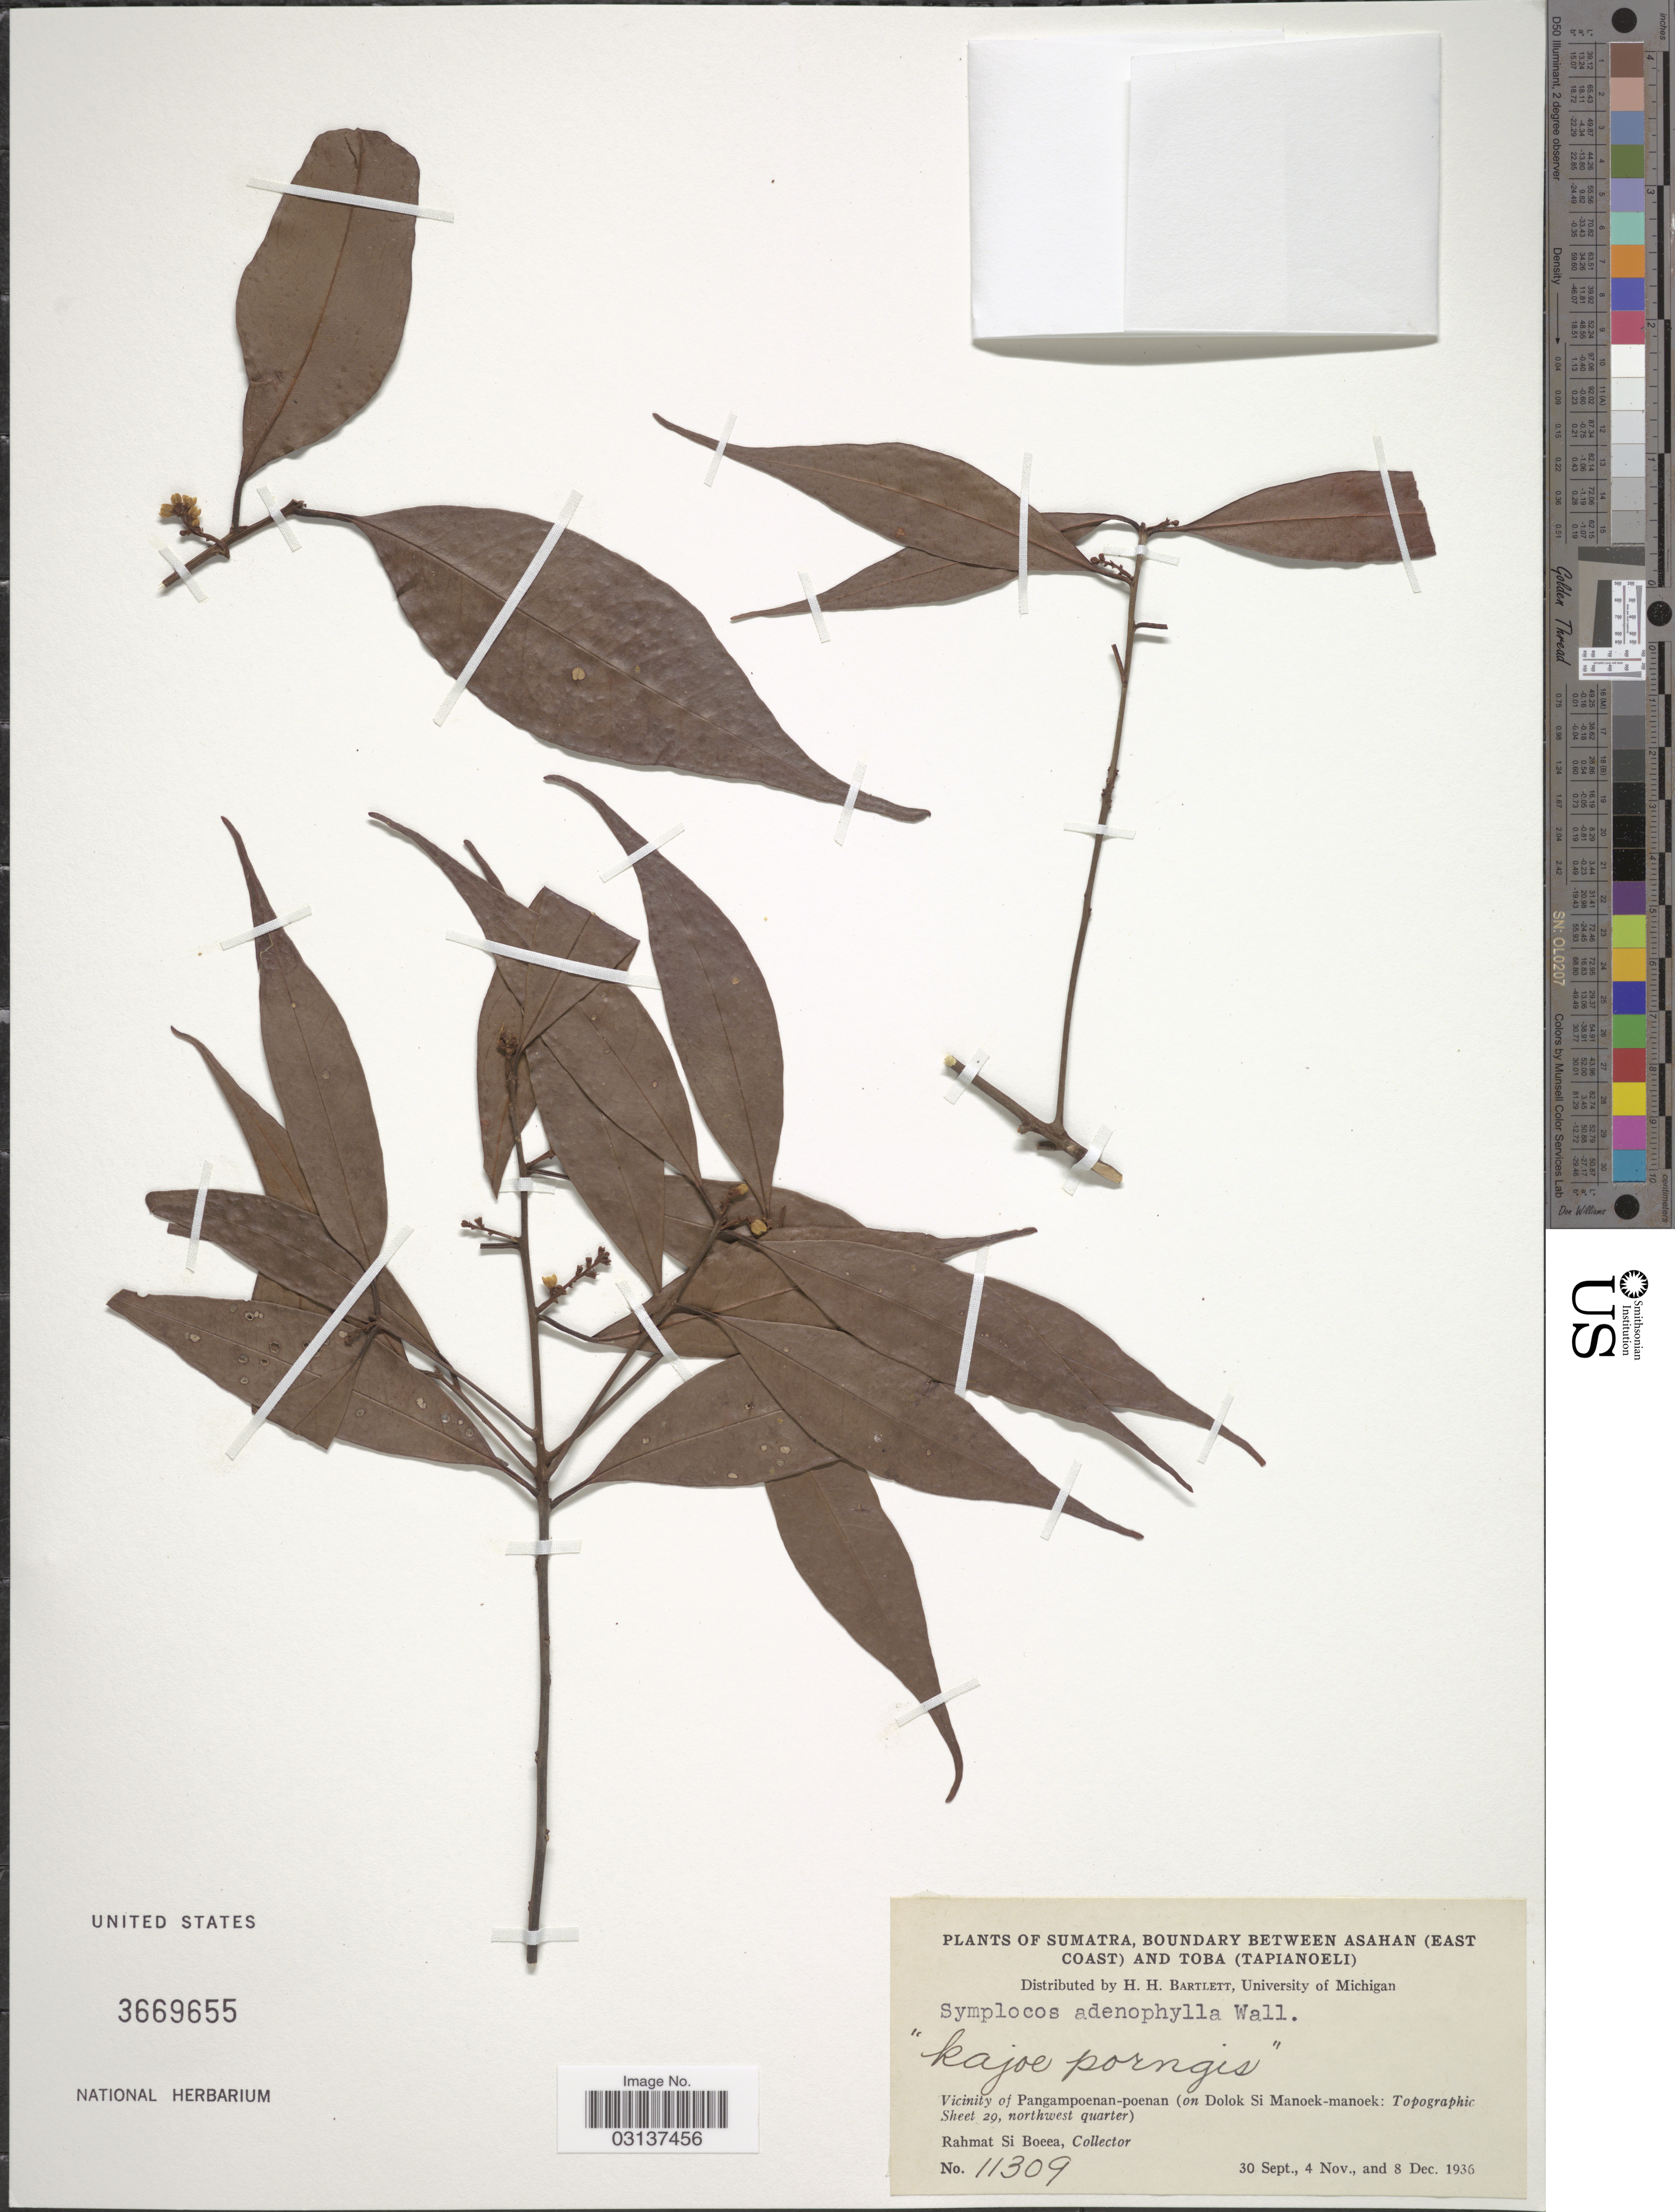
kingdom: Plantae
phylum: Tracheophyta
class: Magnoliopsida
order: Ericales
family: Symplocaceae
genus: Symplocos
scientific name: Symplocos adenophylla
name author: Wall. ex G. Don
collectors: Rahmat Si Boeea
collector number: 11309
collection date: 1936-09-30/1936-12-08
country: Indonesia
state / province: Sumatra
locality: Boundary between Asahan (East Coast) and Toba (Tapianoeli). Vicinity of Pangampoenan-poenan (on Dolok Si Manoek-manoek: Topographic Sheet 29, northwest quarter).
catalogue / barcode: US 3669655